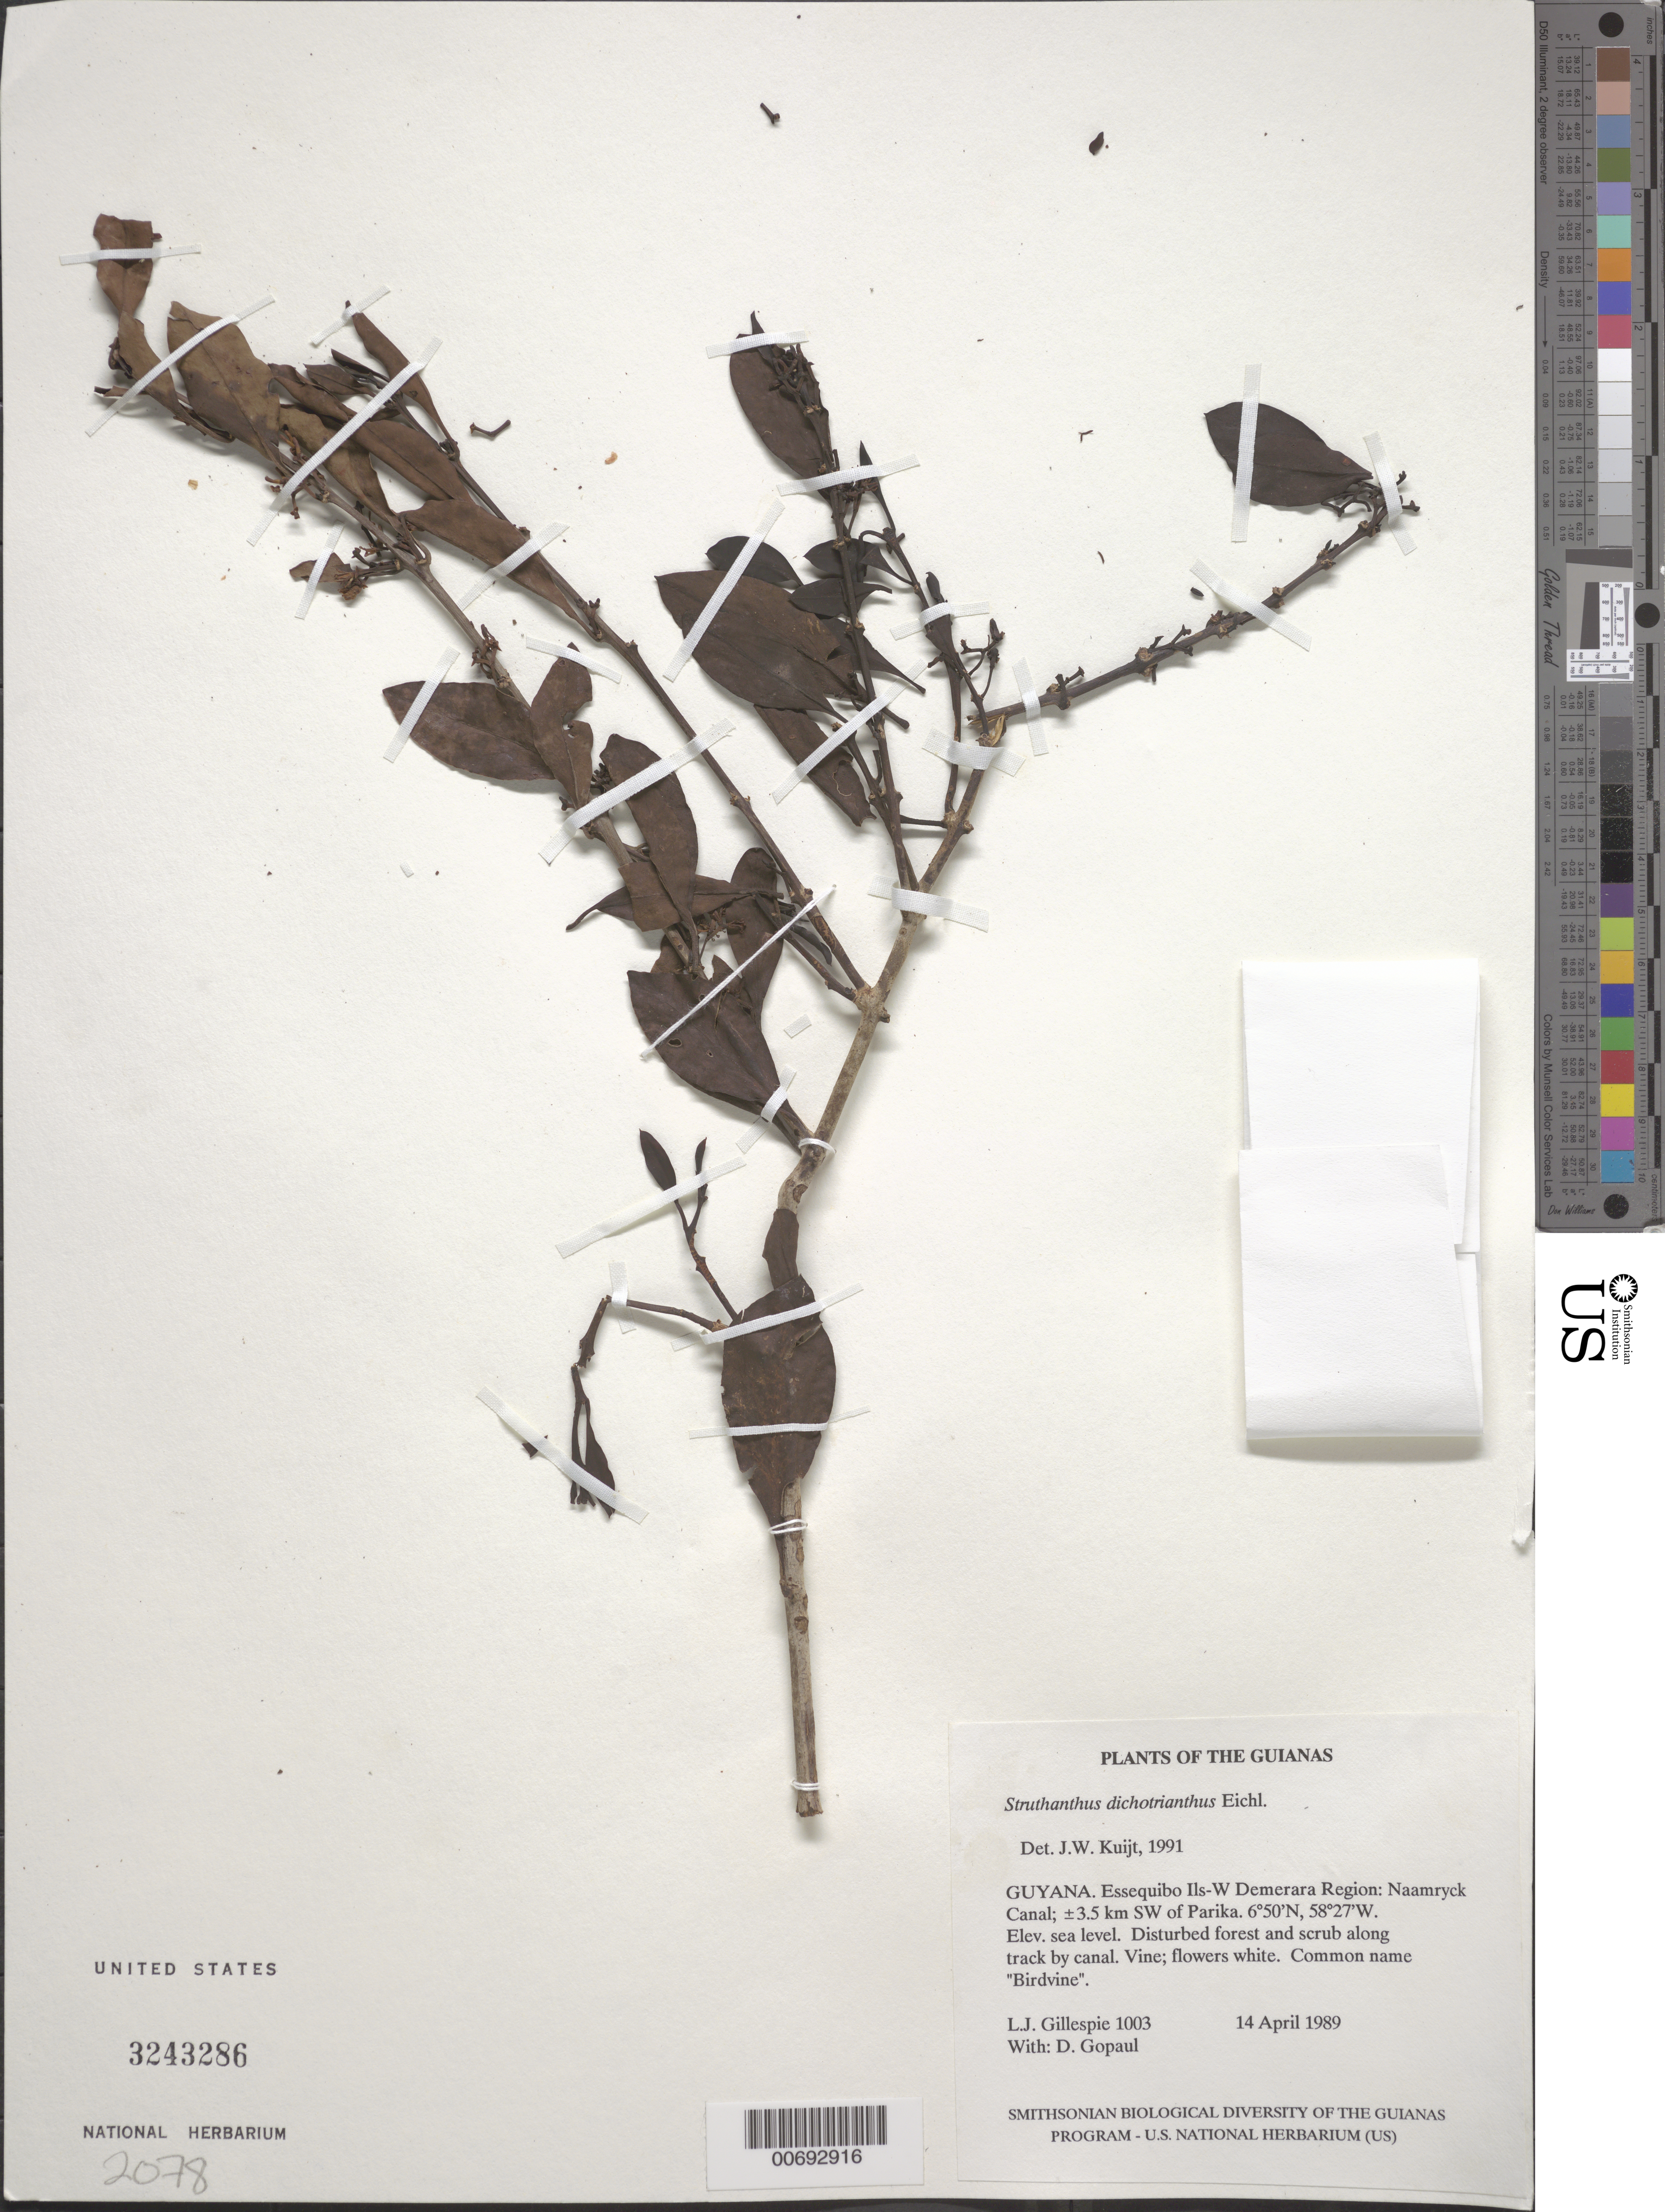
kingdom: Plantae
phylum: Tracheophyta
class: Magnoliopsida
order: Santalales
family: Loranthaceae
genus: Struthanthus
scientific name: Struthanthus dichotrianthus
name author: Eichler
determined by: Kuijt, Job, (CANADA)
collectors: L. J. Gillespie & D. Gopaul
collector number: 1003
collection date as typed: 14 April 1989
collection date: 1989-04-14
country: Guyana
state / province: Essequibo Isl-W. Demerara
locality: Naamryck Canal; ±3.5 km SW of Parika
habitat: Disturbed forest and scrub along track by canal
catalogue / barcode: US 3243286